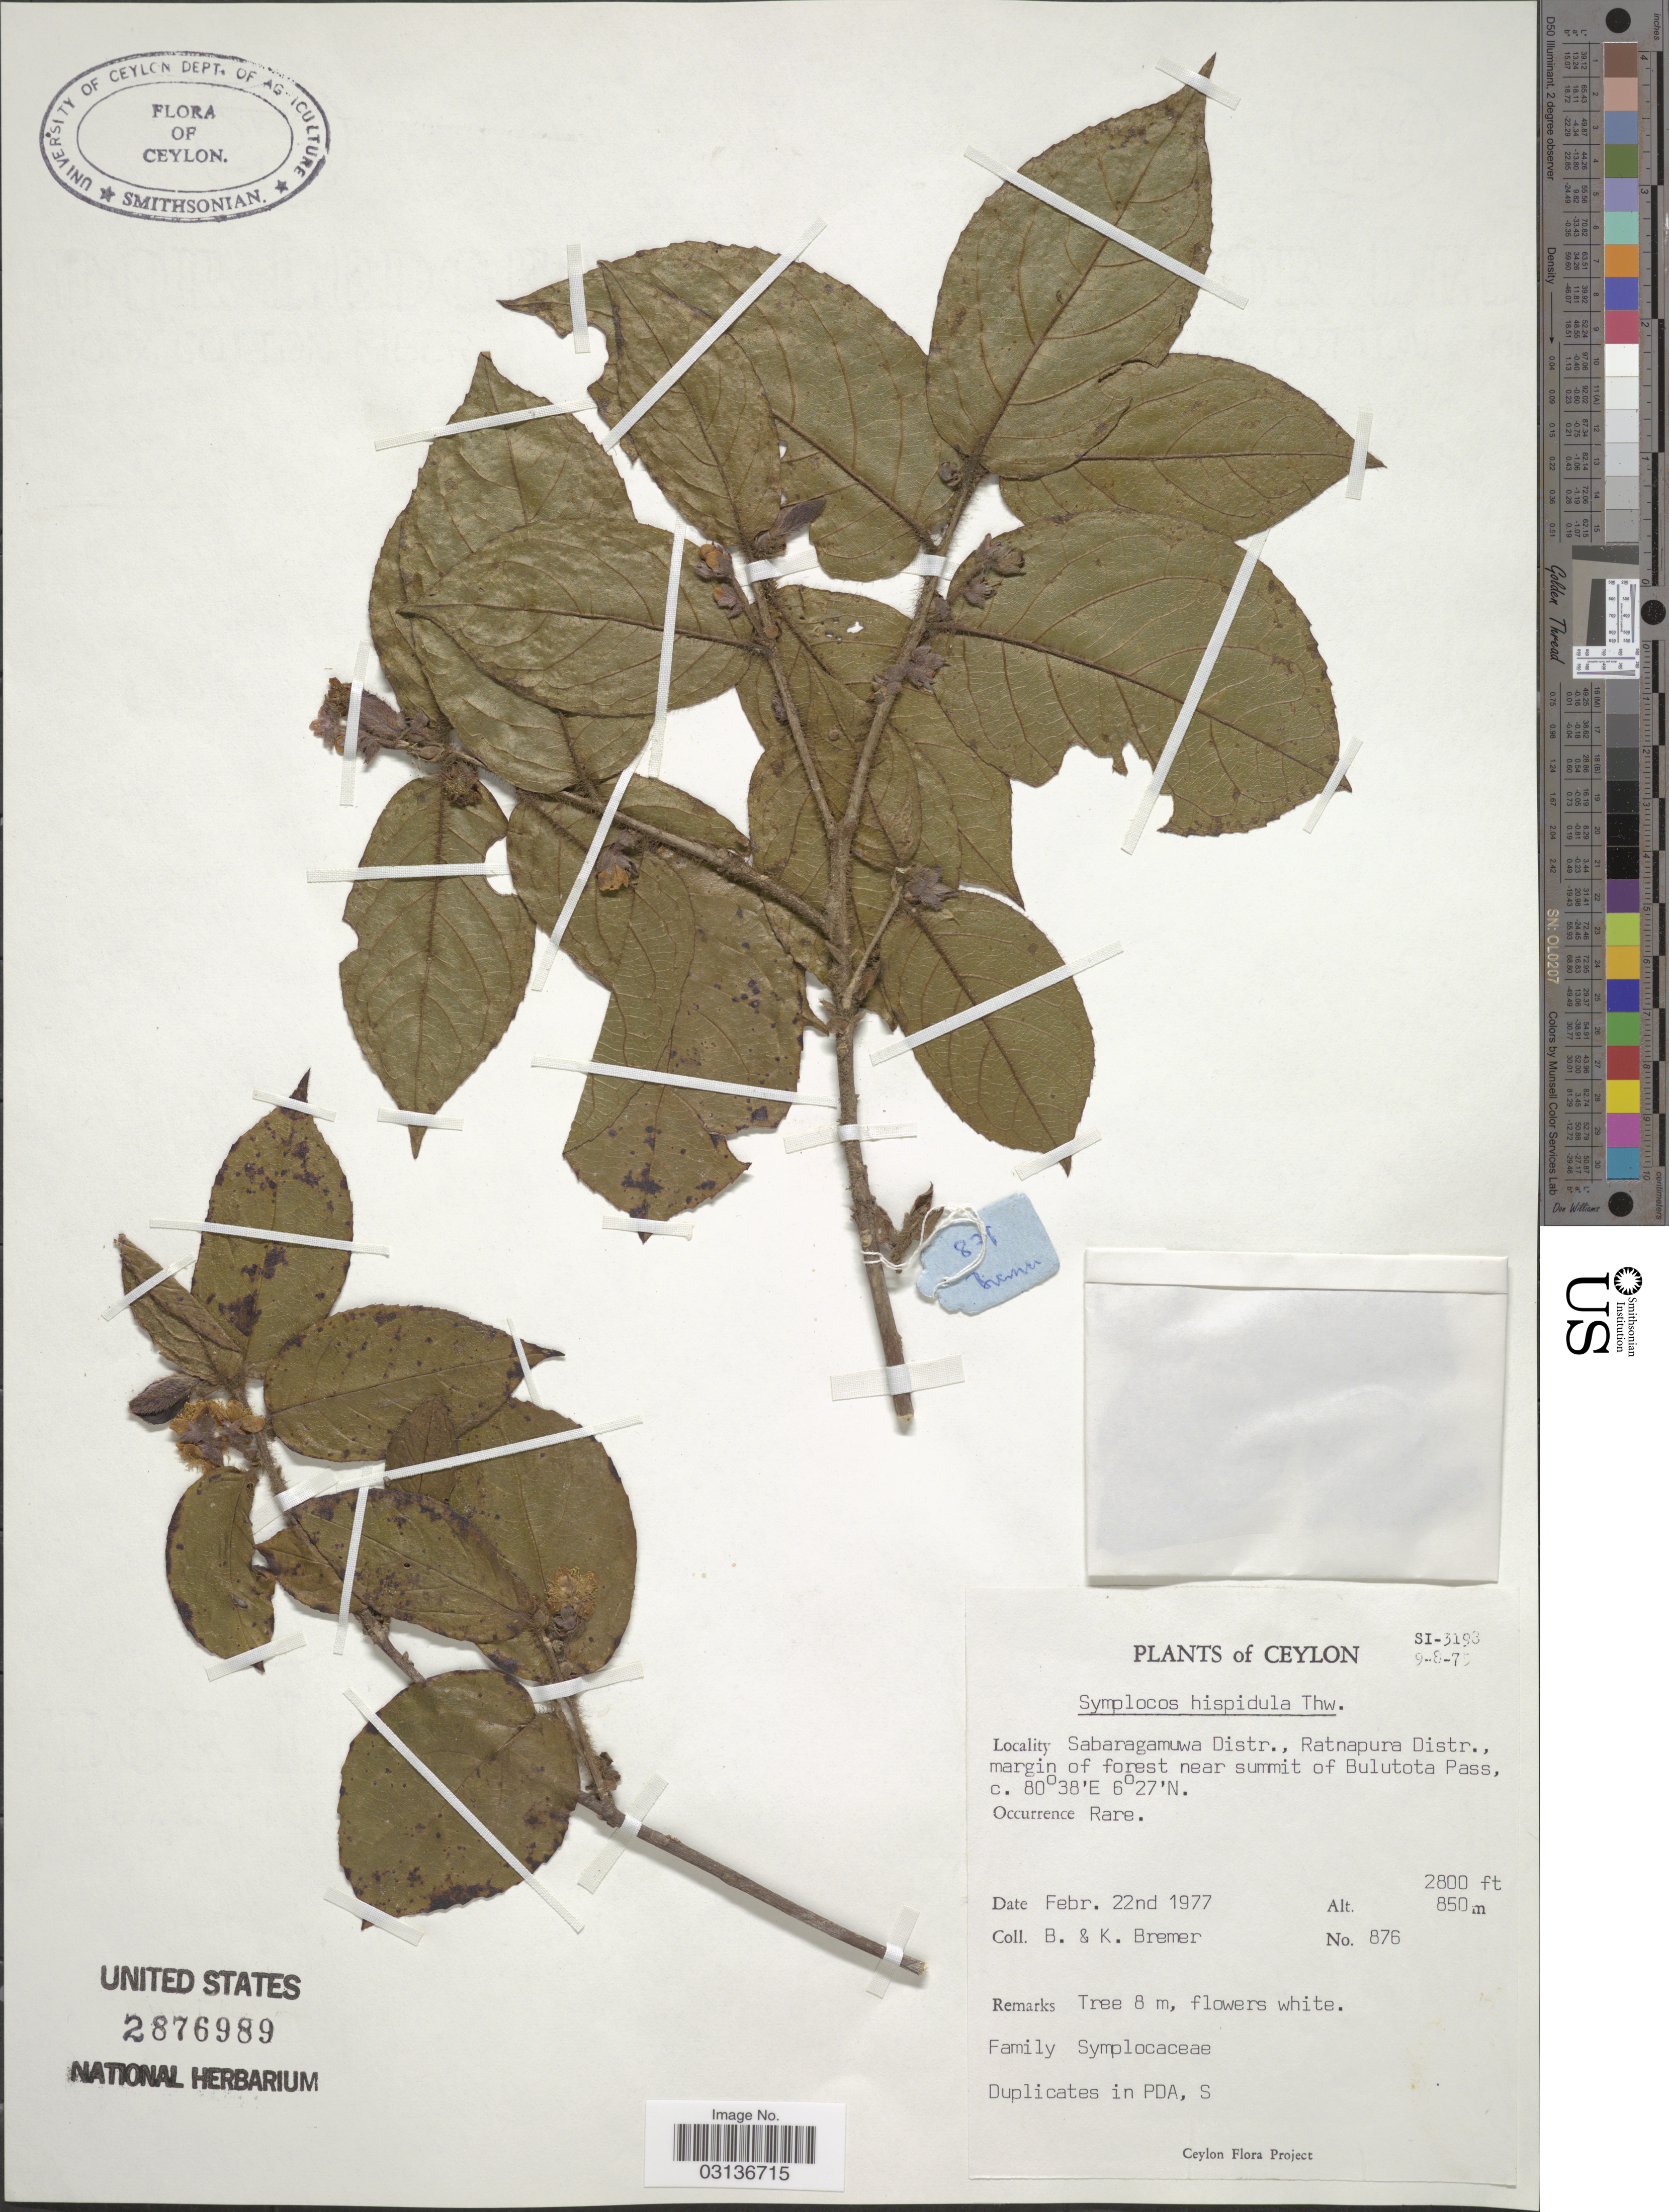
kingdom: Plantae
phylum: Tracheophyta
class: Magnoliopsida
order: Ericales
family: Symplocaceae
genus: Symplocos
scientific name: Symplocos hispidula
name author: Thwaites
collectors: B. Bremer & K. Bremer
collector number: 876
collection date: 1977-02-22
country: Sri Lanka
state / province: Sabaragamuwa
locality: Ceylon. Sabaragamuwa Distr., Ratnapura Distr., margin of forest near summit of Bulutota Pass.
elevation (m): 853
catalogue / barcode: US 2876989